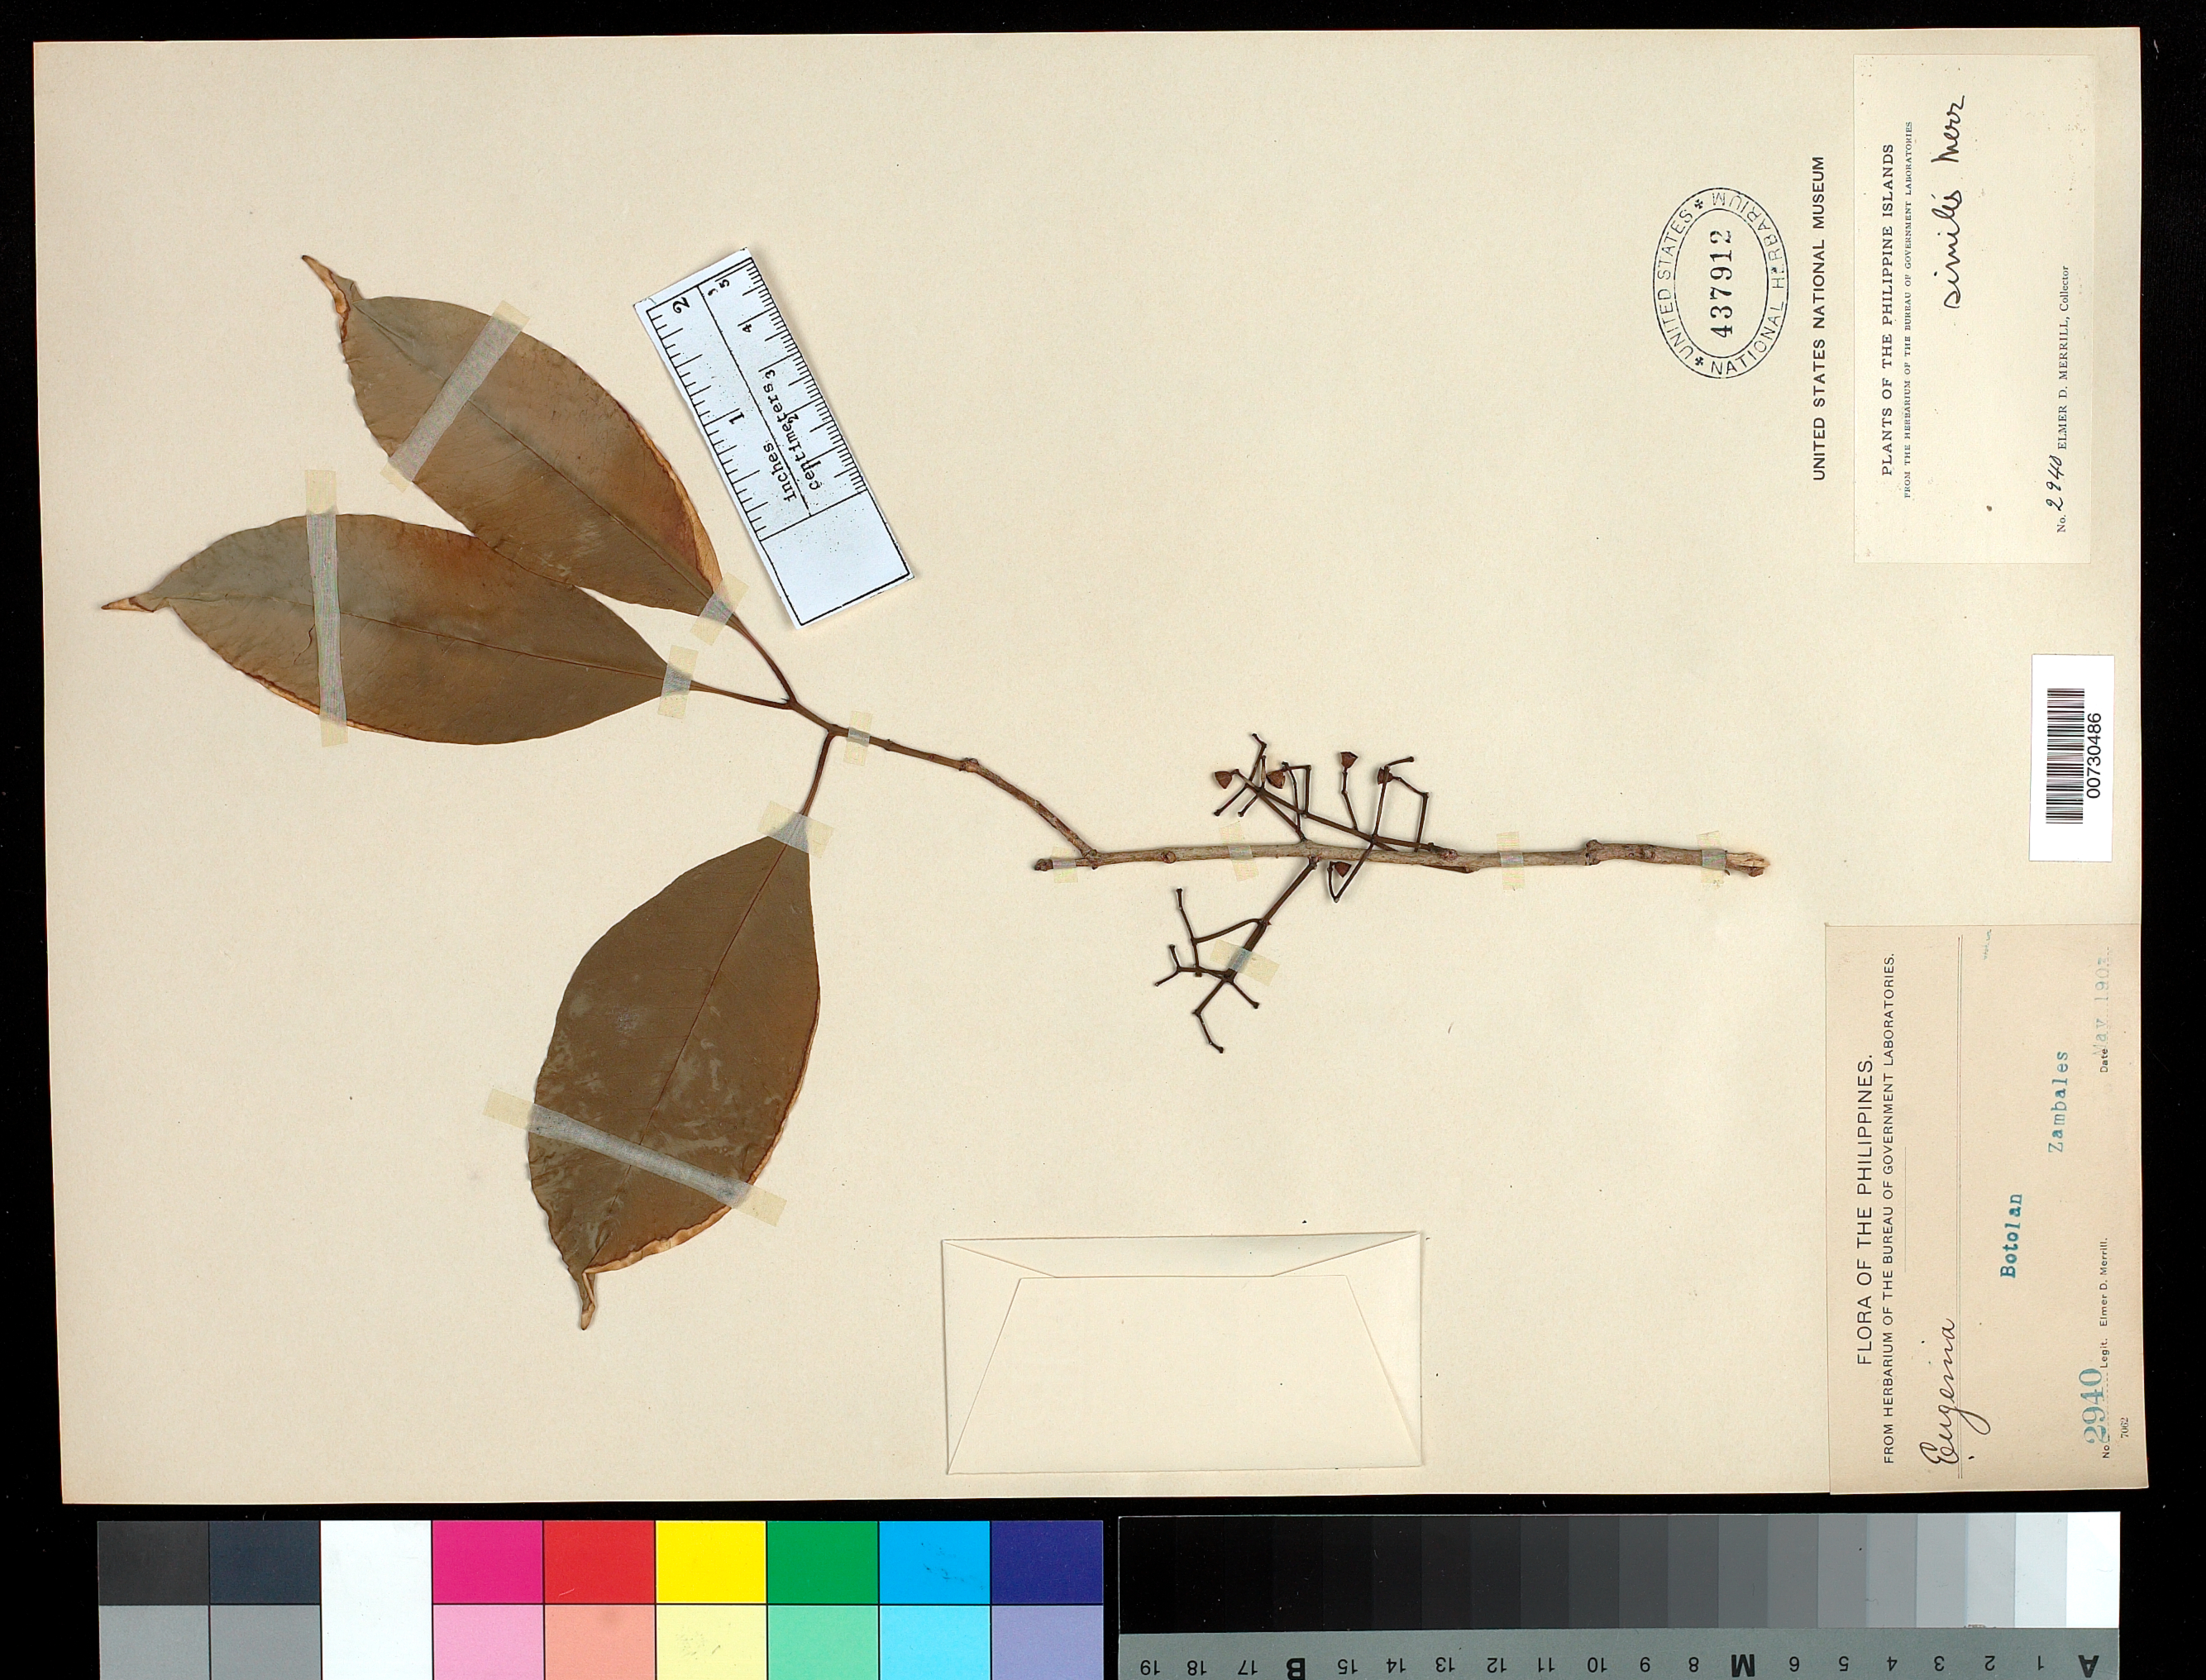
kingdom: Plantae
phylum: Tracheophyta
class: Magnoliopsida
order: Myrtales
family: Myrtaceae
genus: Syzygium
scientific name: Syzygium simile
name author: (Merr.) Merr.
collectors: E. D. Merrill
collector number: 2940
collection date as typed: May 1903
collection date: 1903-05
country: Philippines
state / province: Central Luzon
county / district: Zambales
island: Luzon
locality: Botolan.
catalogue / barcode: US 437912